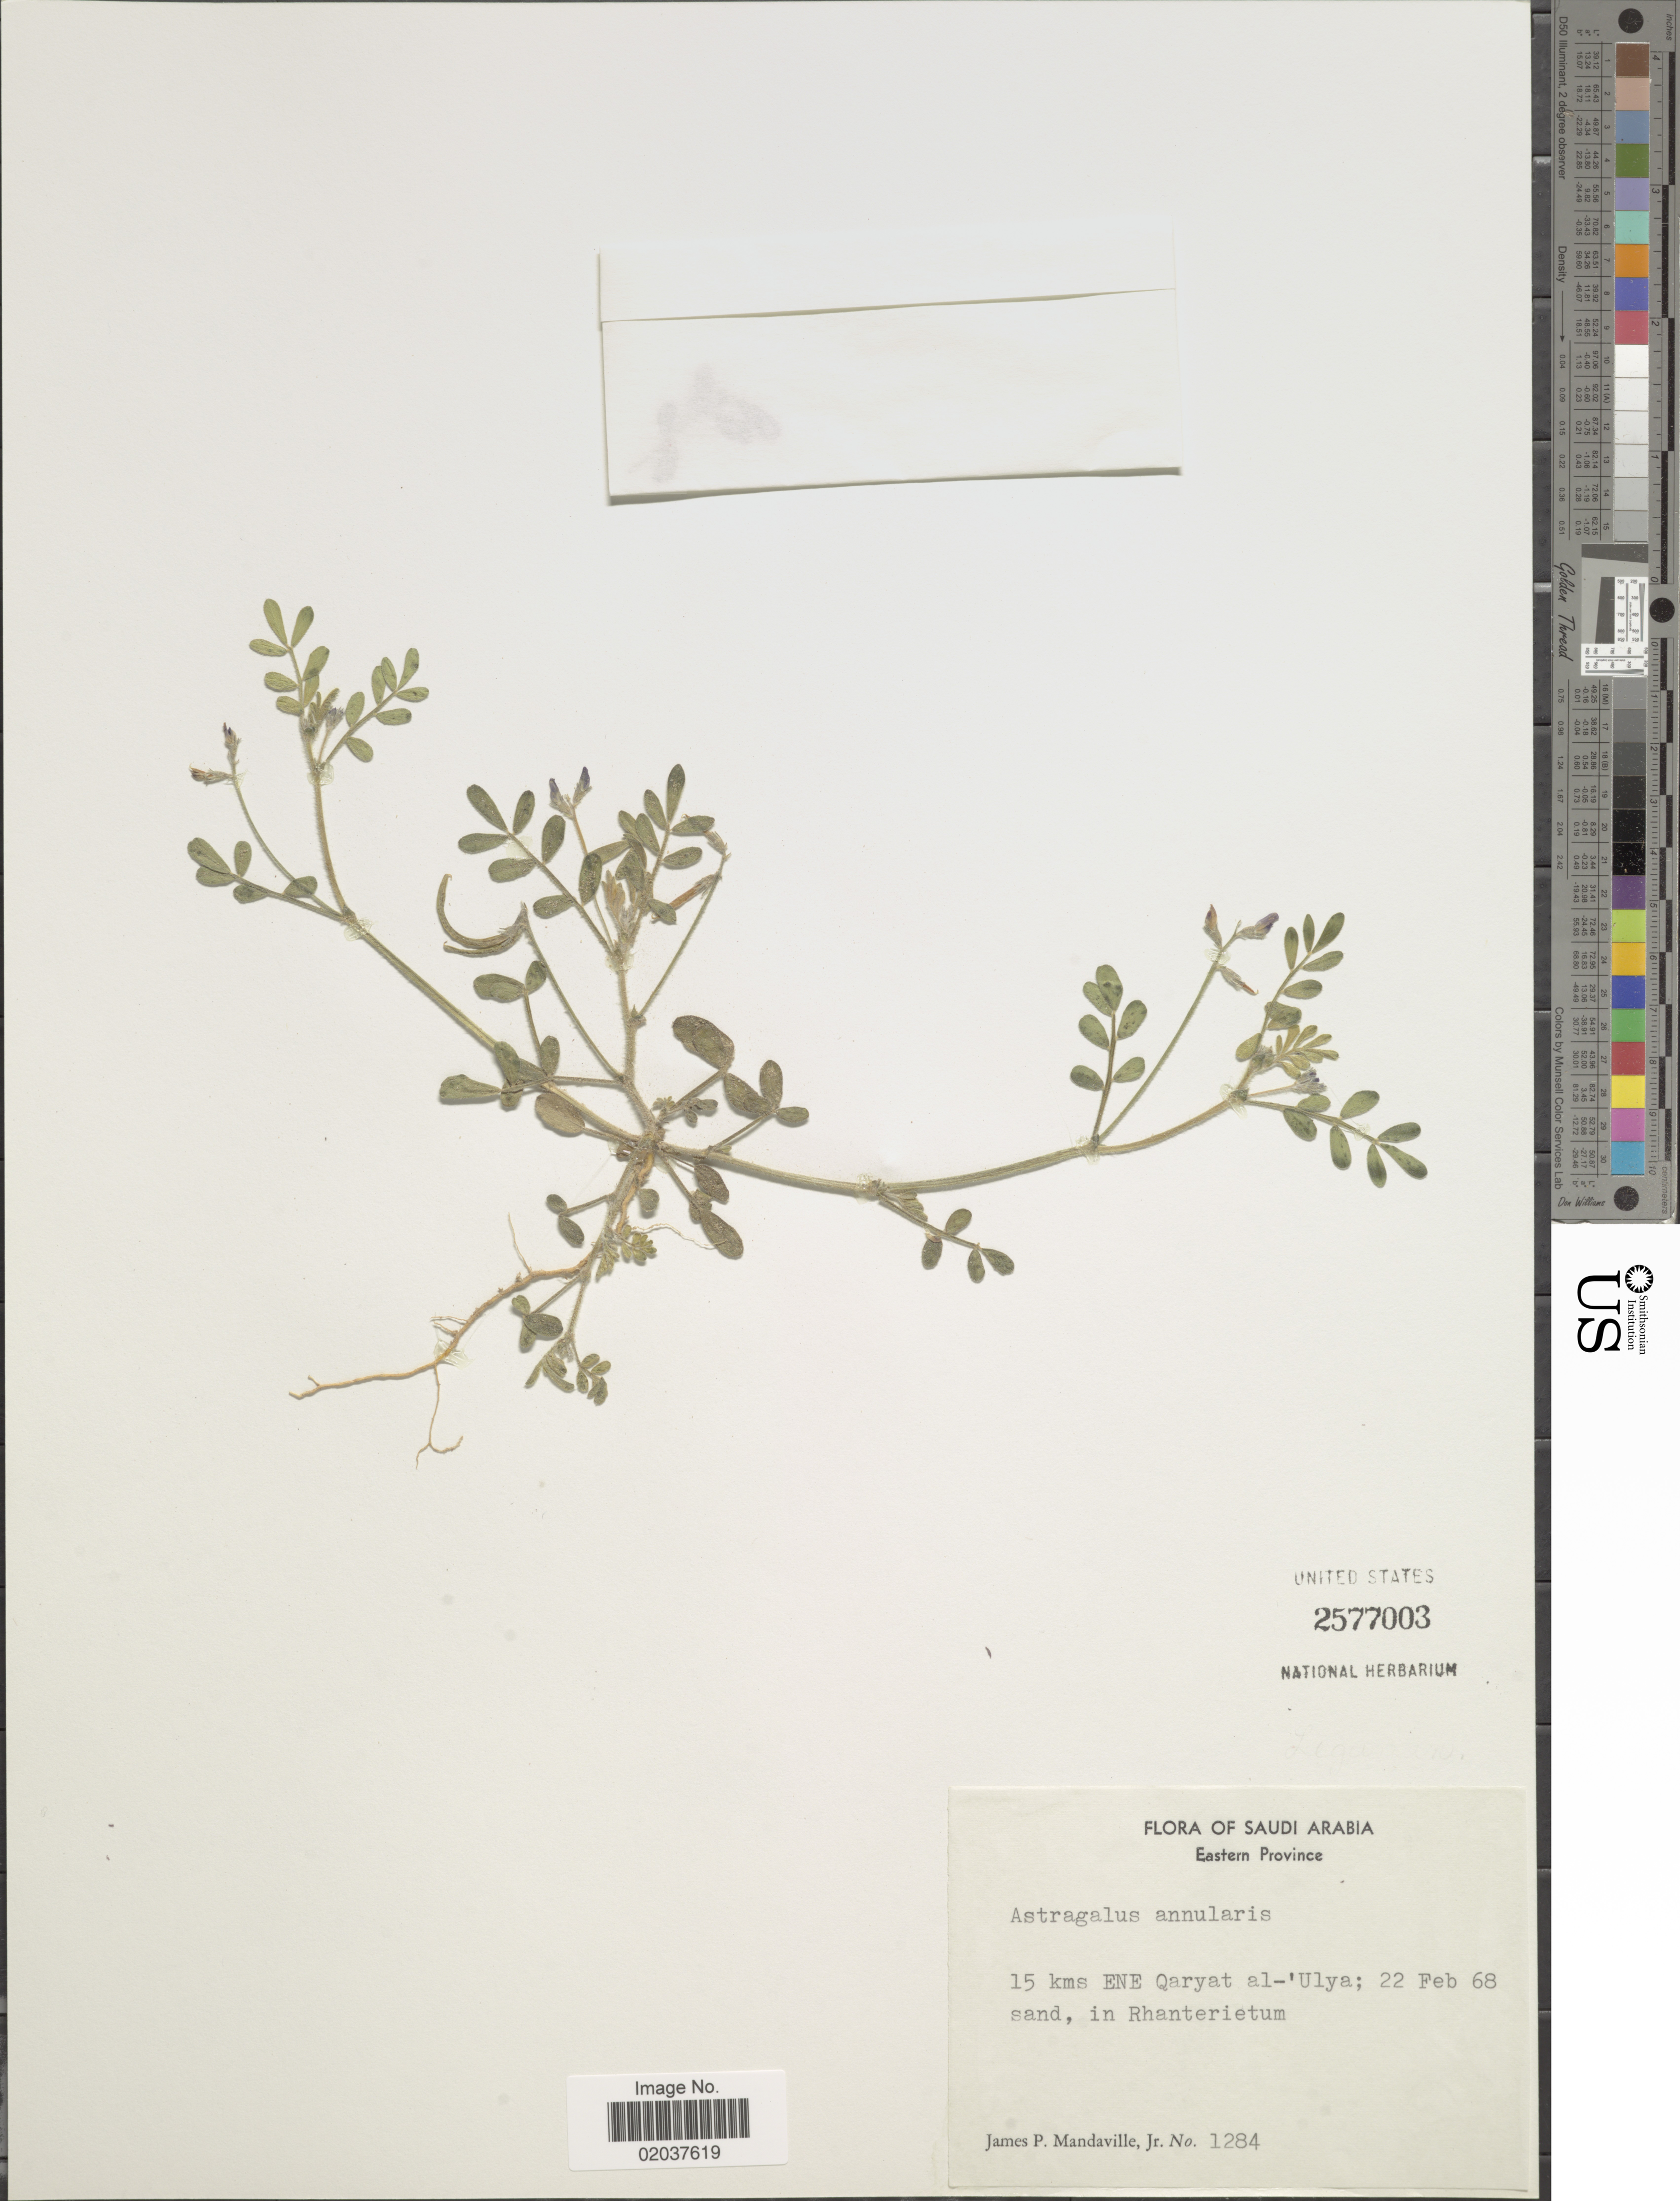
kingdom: Plantae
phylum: Tracheophyta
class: Magnoliopsida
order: Fabales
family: Fabaceae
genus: Astragalus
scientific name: Astragalus annularis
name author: Forssk.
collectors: J. Mandaville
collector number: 1284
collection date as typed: Transcribed d/m/y: 22/2/68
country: Saudi Arabia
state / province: Ash Sharqiyah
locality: Eastern Province, 15 kms ENE Qaryat al- 'Ulya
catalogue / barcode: US 2577003